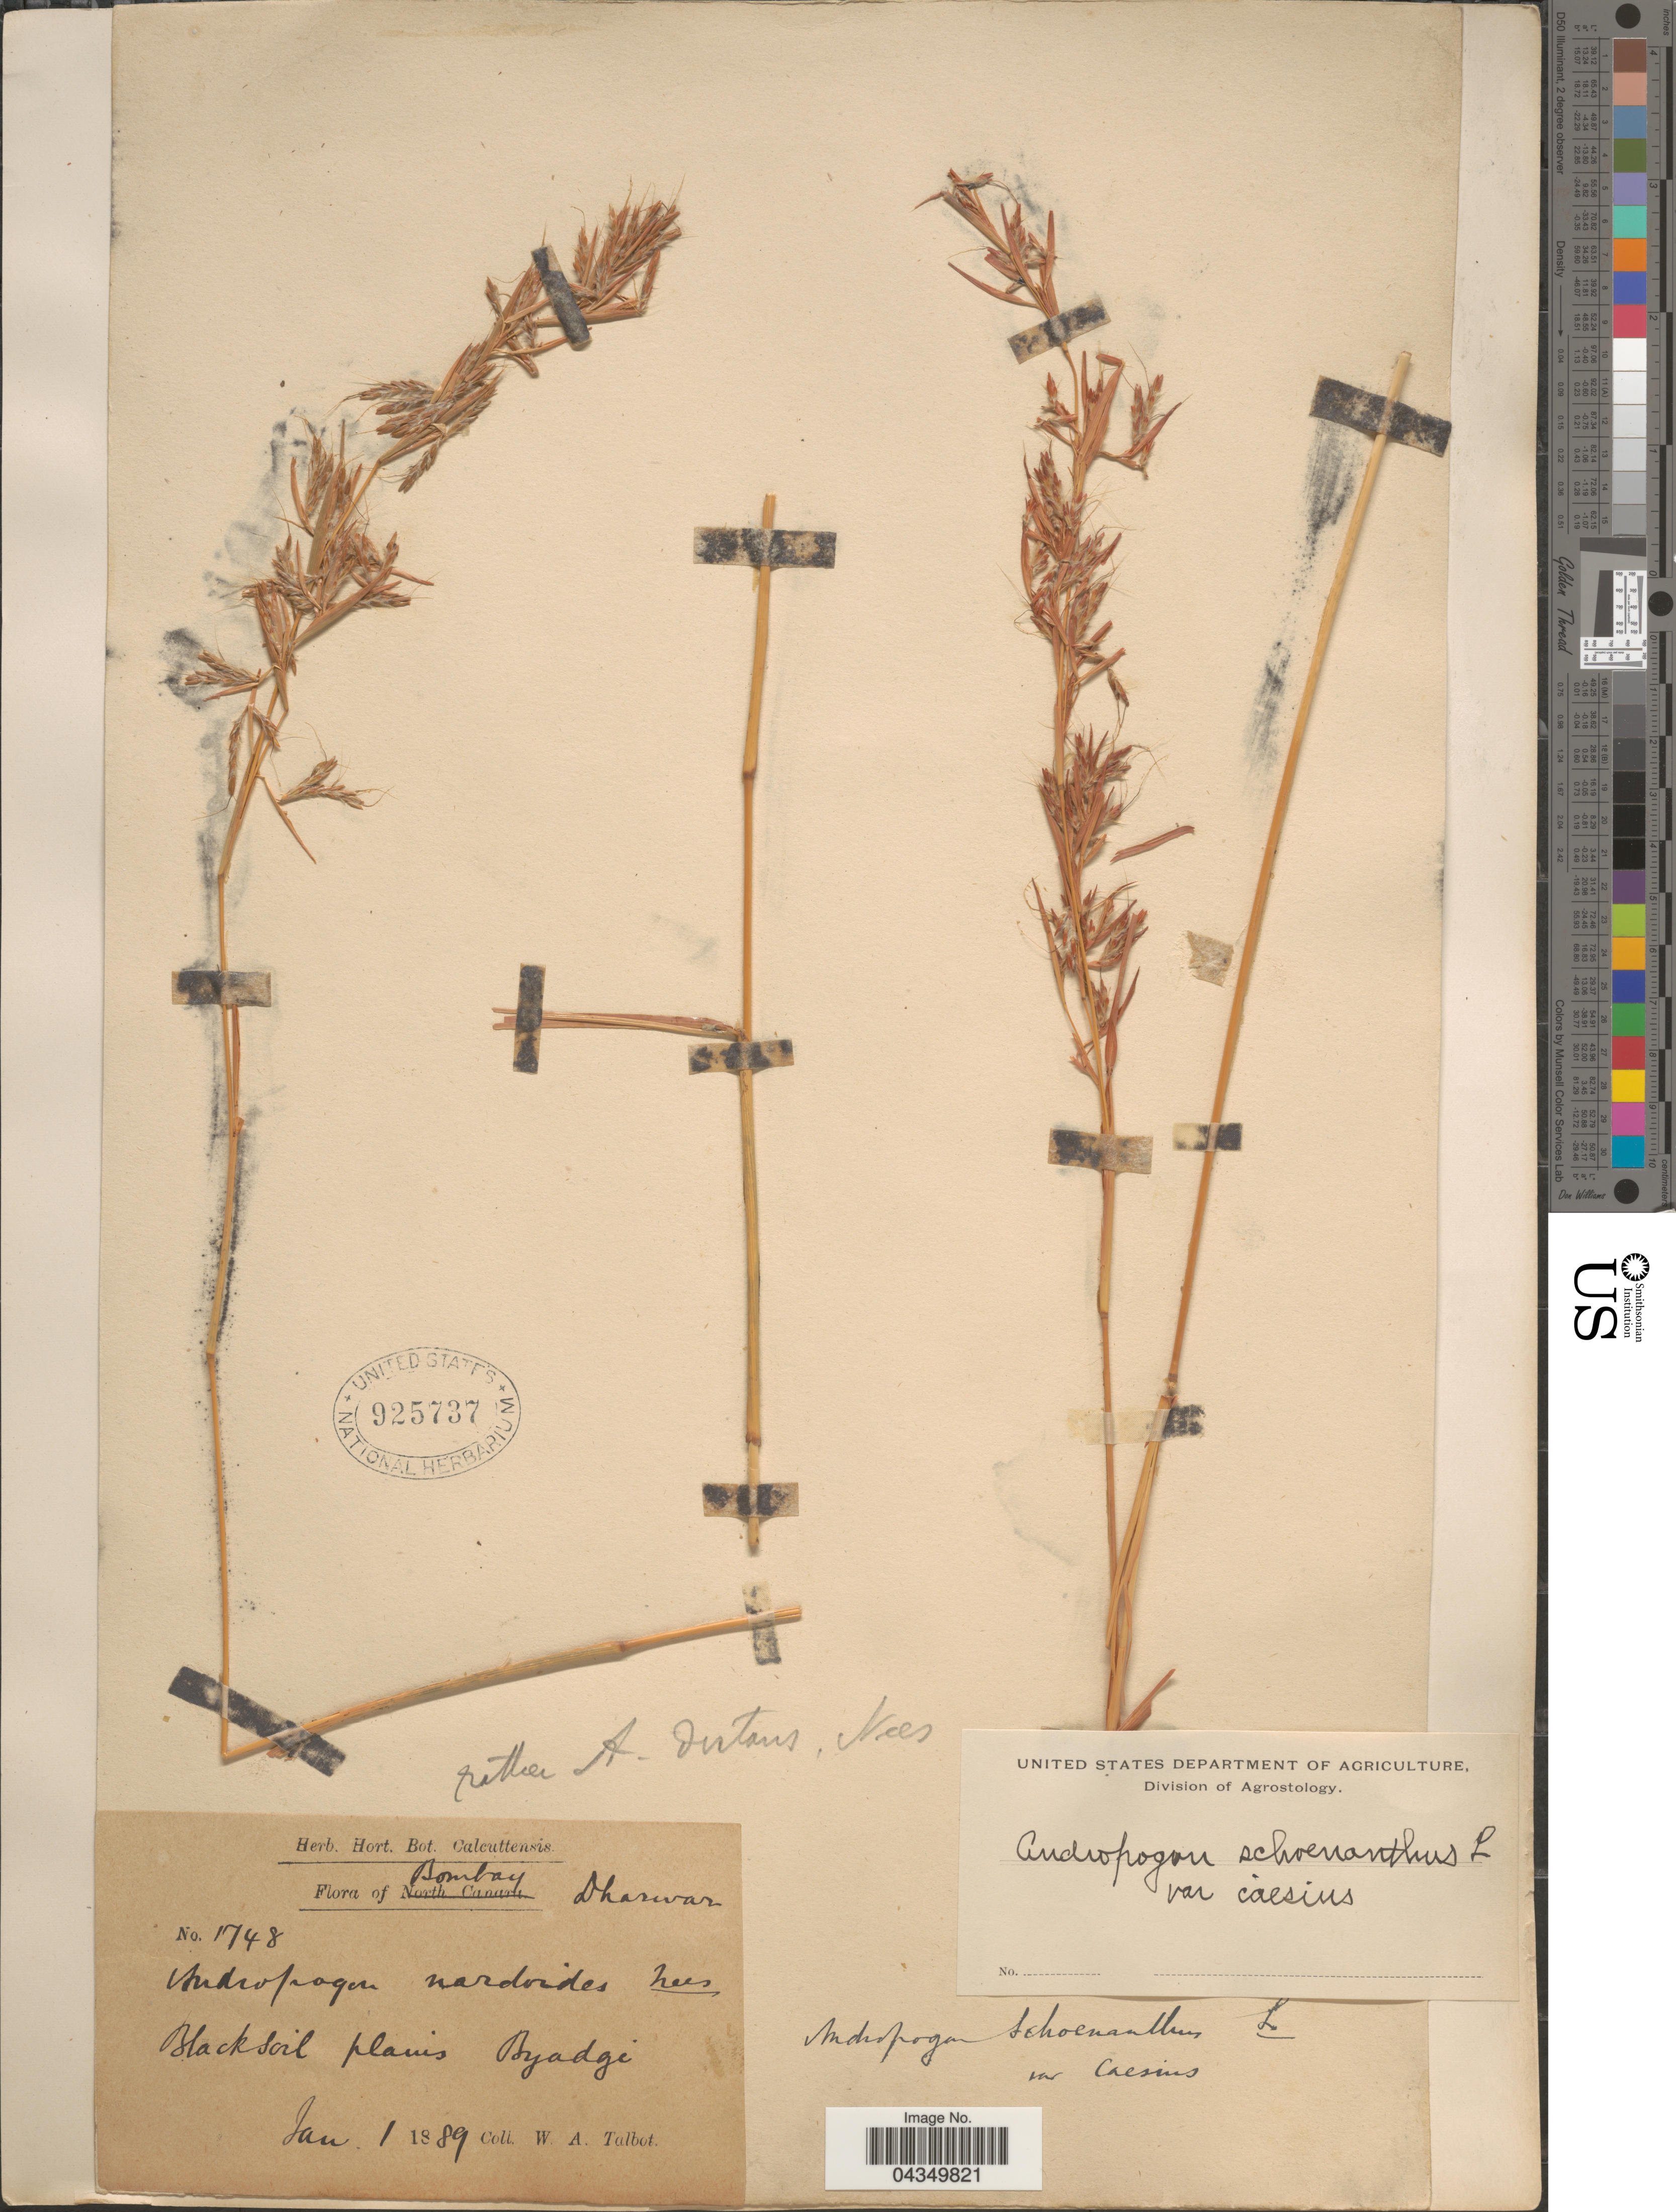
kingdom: Plantae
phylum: Tracheophyta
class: Liliopsida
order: Poales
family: Poaceae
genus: Cymbopogon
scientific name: Cymbopogon caesius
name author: (Nees ex Hook. & Arn.) Stapf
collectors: W. Talbot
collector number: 1748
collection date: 1889-01-01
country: India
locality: Bombay. Dharwar. Byadgi.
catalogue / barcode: US 925737